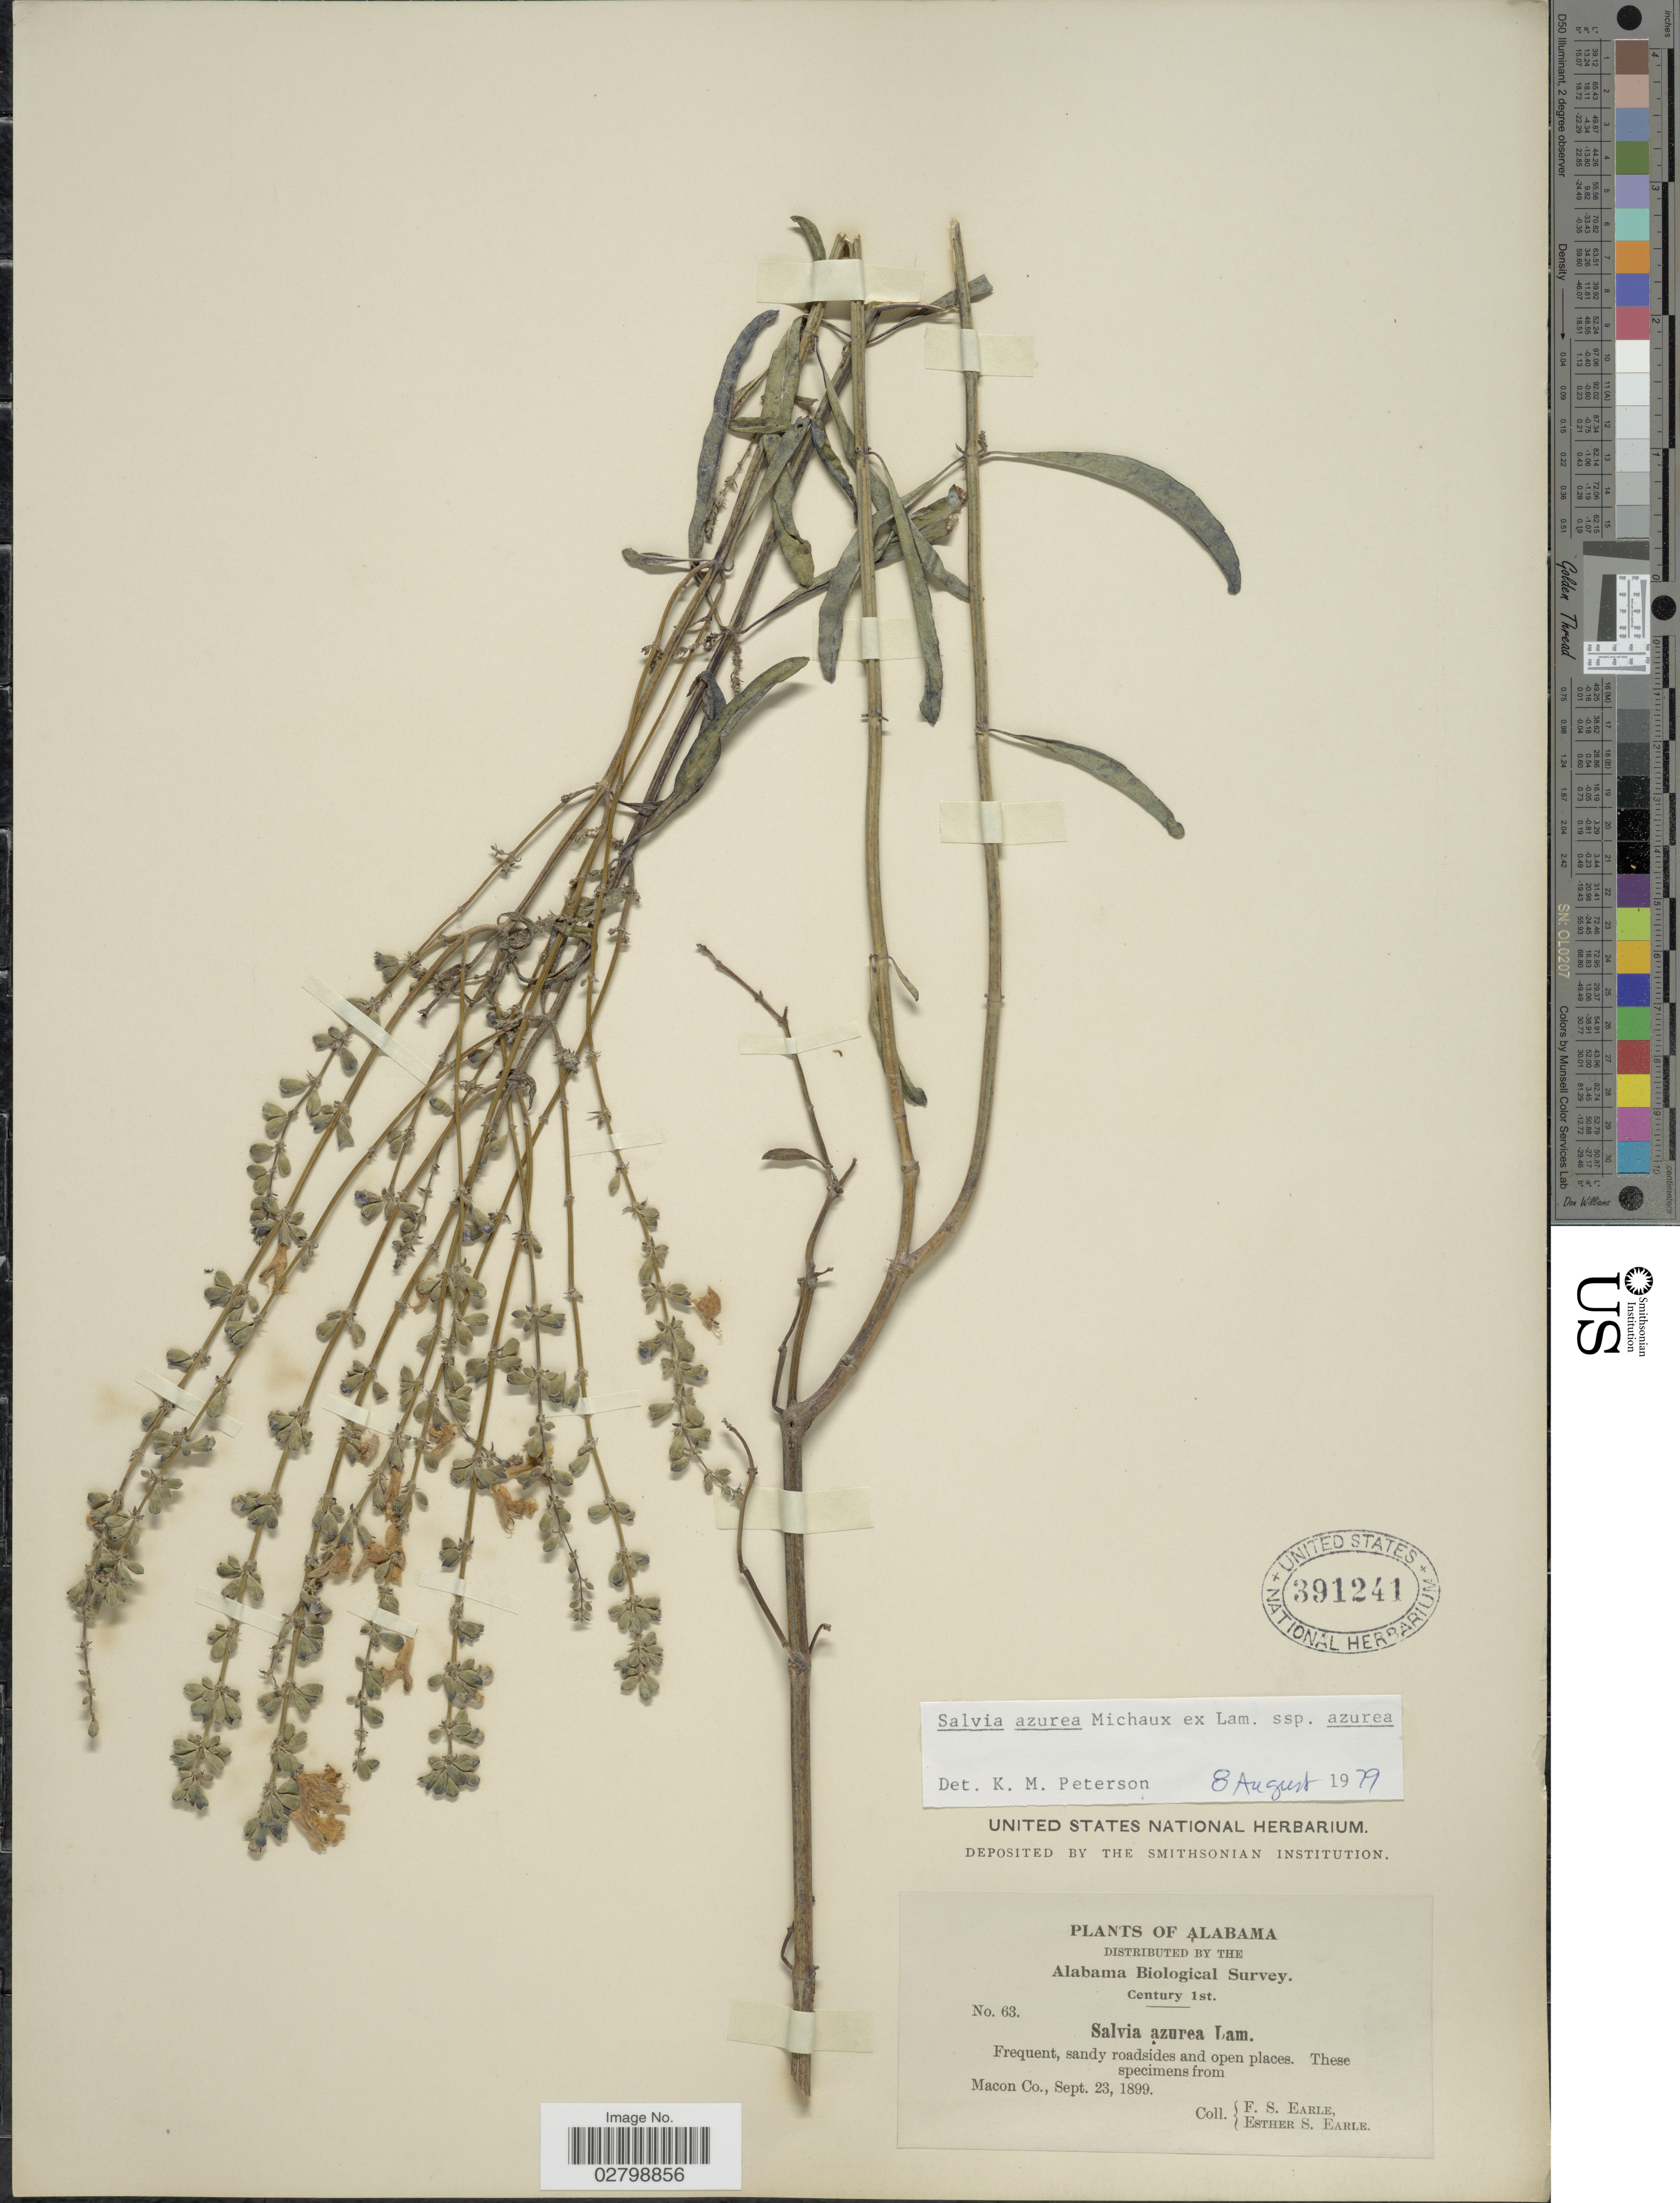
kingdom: Plantae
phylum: Tracheophyta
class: Magnoliopsida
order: Lamiales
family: Lamiaceae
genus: Salvia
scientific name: Salvia azurea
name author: Michx. ex Vahl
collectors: F. S. Earle & E. S. Earle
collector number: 63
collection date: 1899-09-23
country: United States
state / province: Alabama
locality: Macon Co.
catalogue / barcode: US 391241